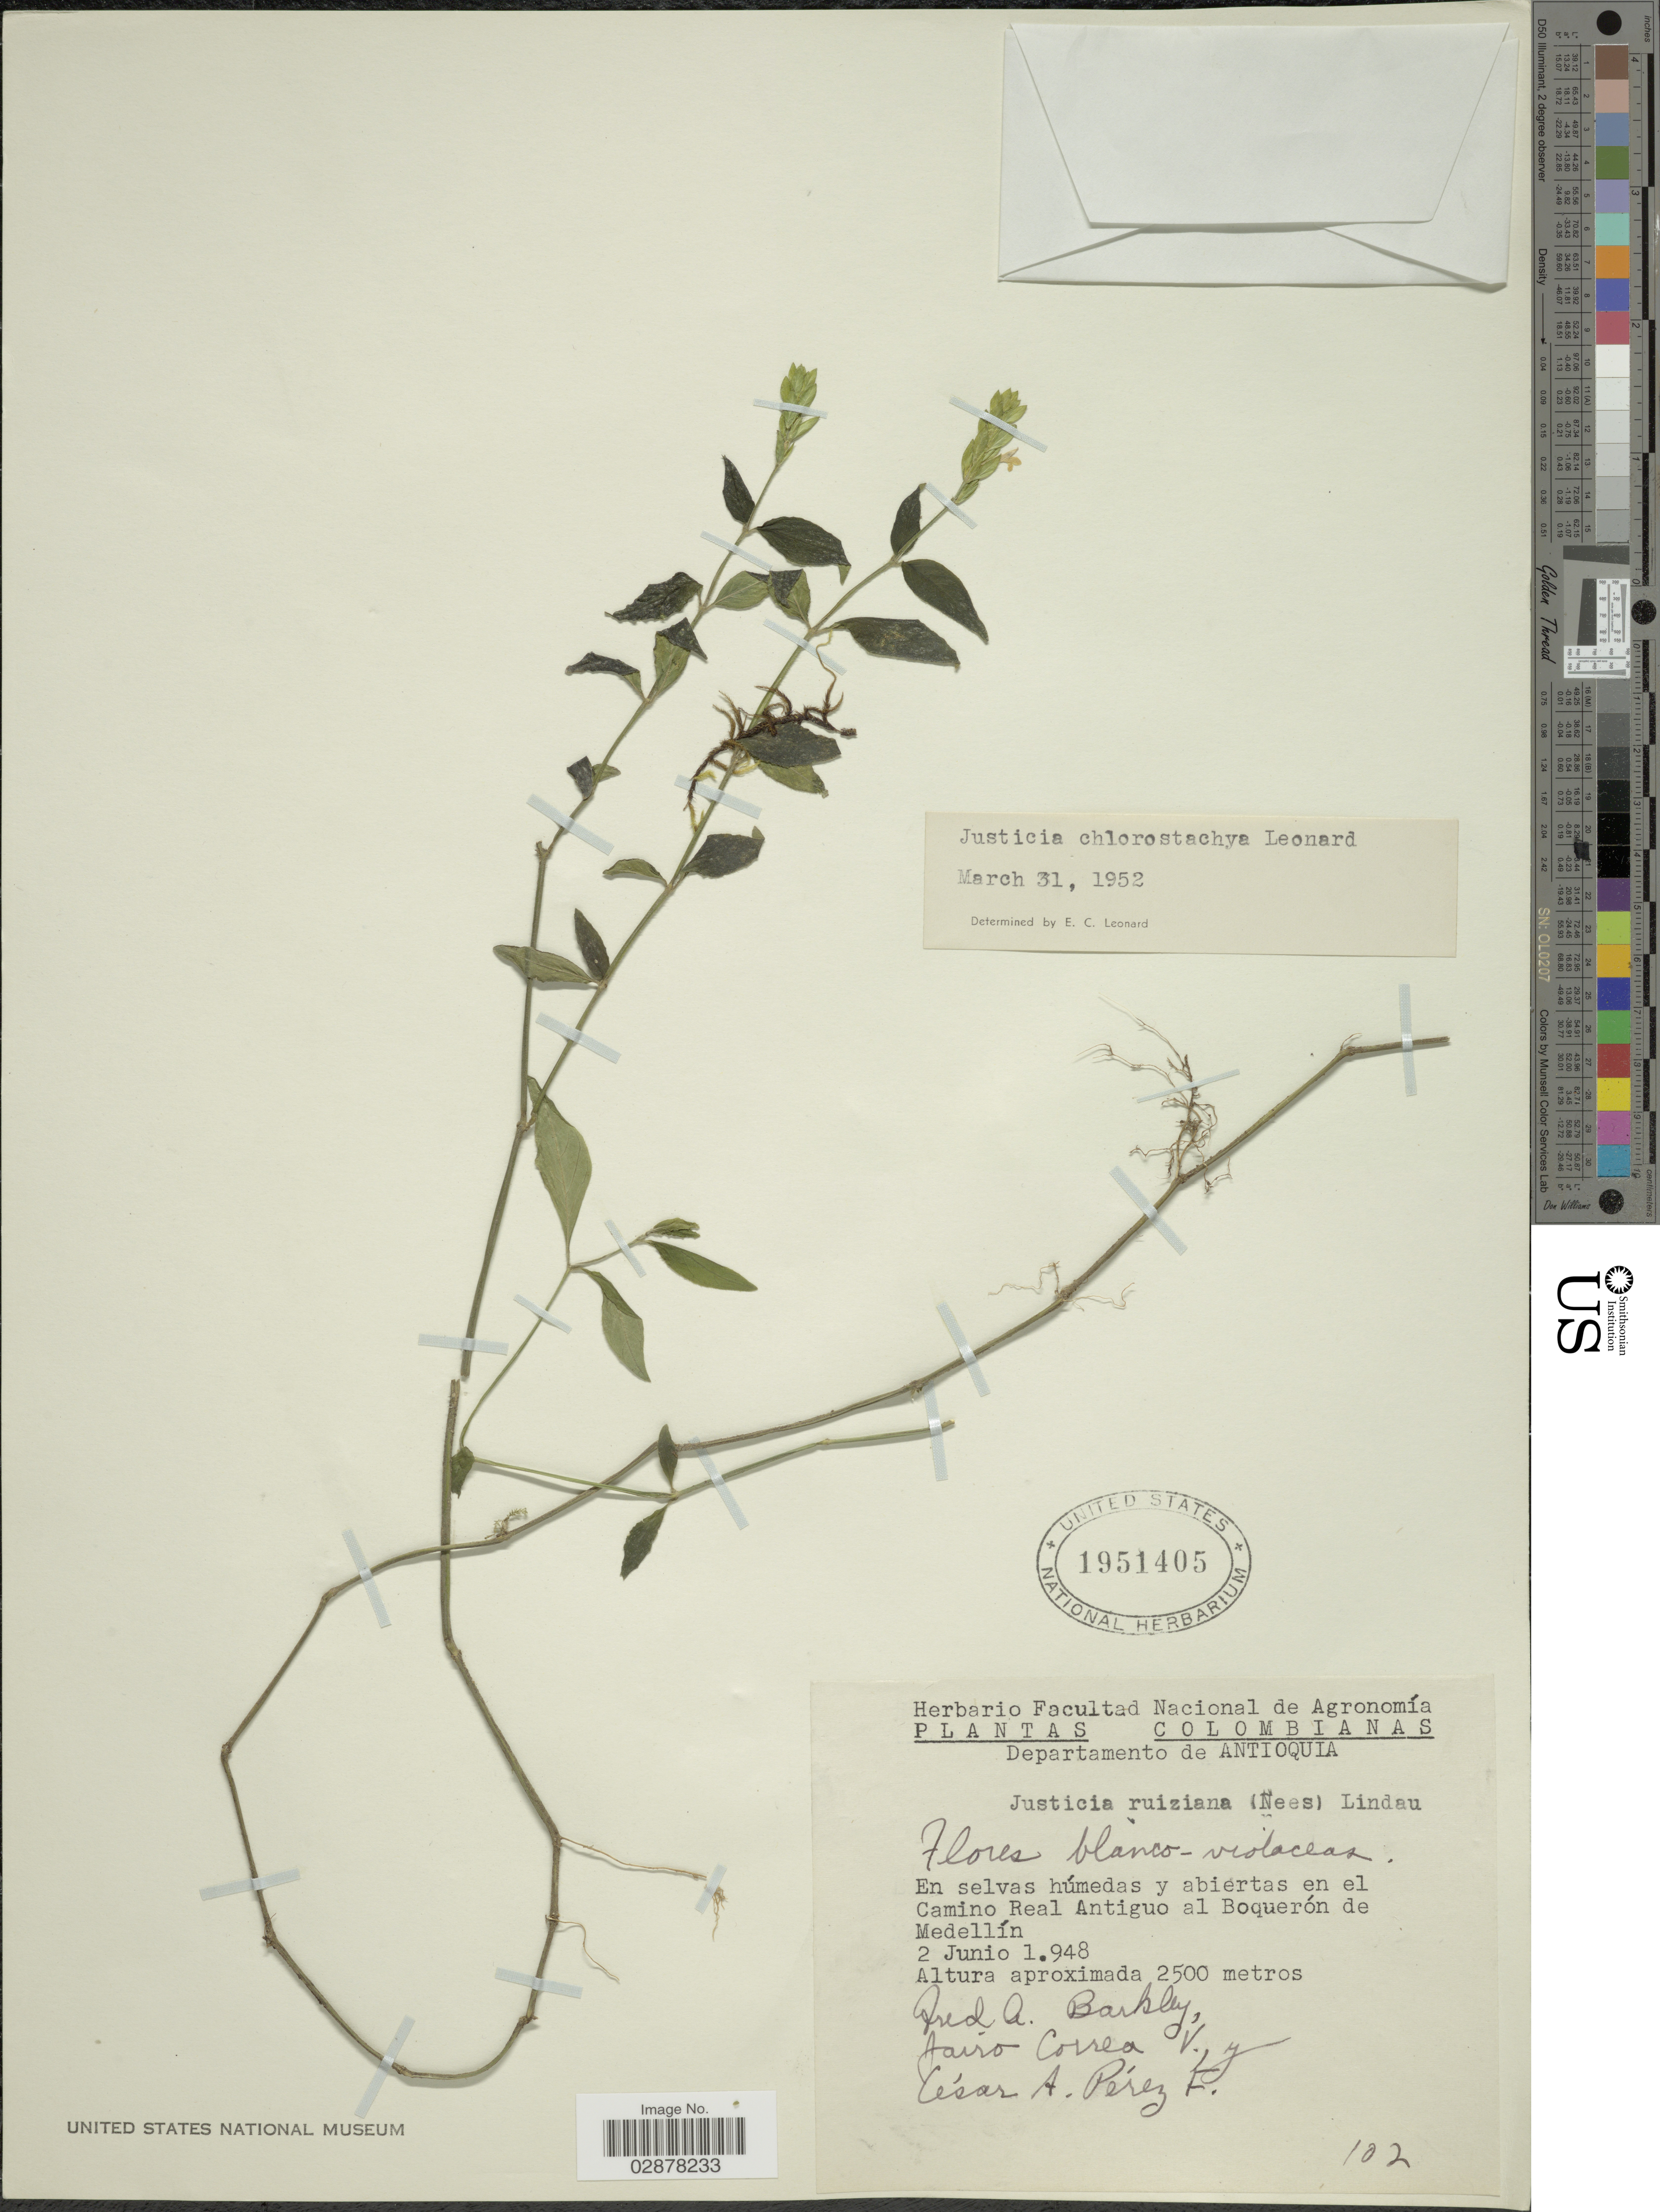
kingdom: Plantae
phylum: Tracheophyta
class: Magnoliopsida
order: Lamiales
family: Acanthaceae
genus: Justicia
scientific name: Justicia chlorostachya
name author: Leonard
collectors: F. A. Barkley, J. Correa V. & C. Pérez F.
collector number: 102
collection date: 1948-06-02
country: Colombia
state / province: Antioquia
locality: Departamento de Antioquia, Em selvas húmedas y abiertas en el Camino Real Antiguo al Boquerón de Medellín.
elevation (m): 2500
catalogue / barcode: US 1951405